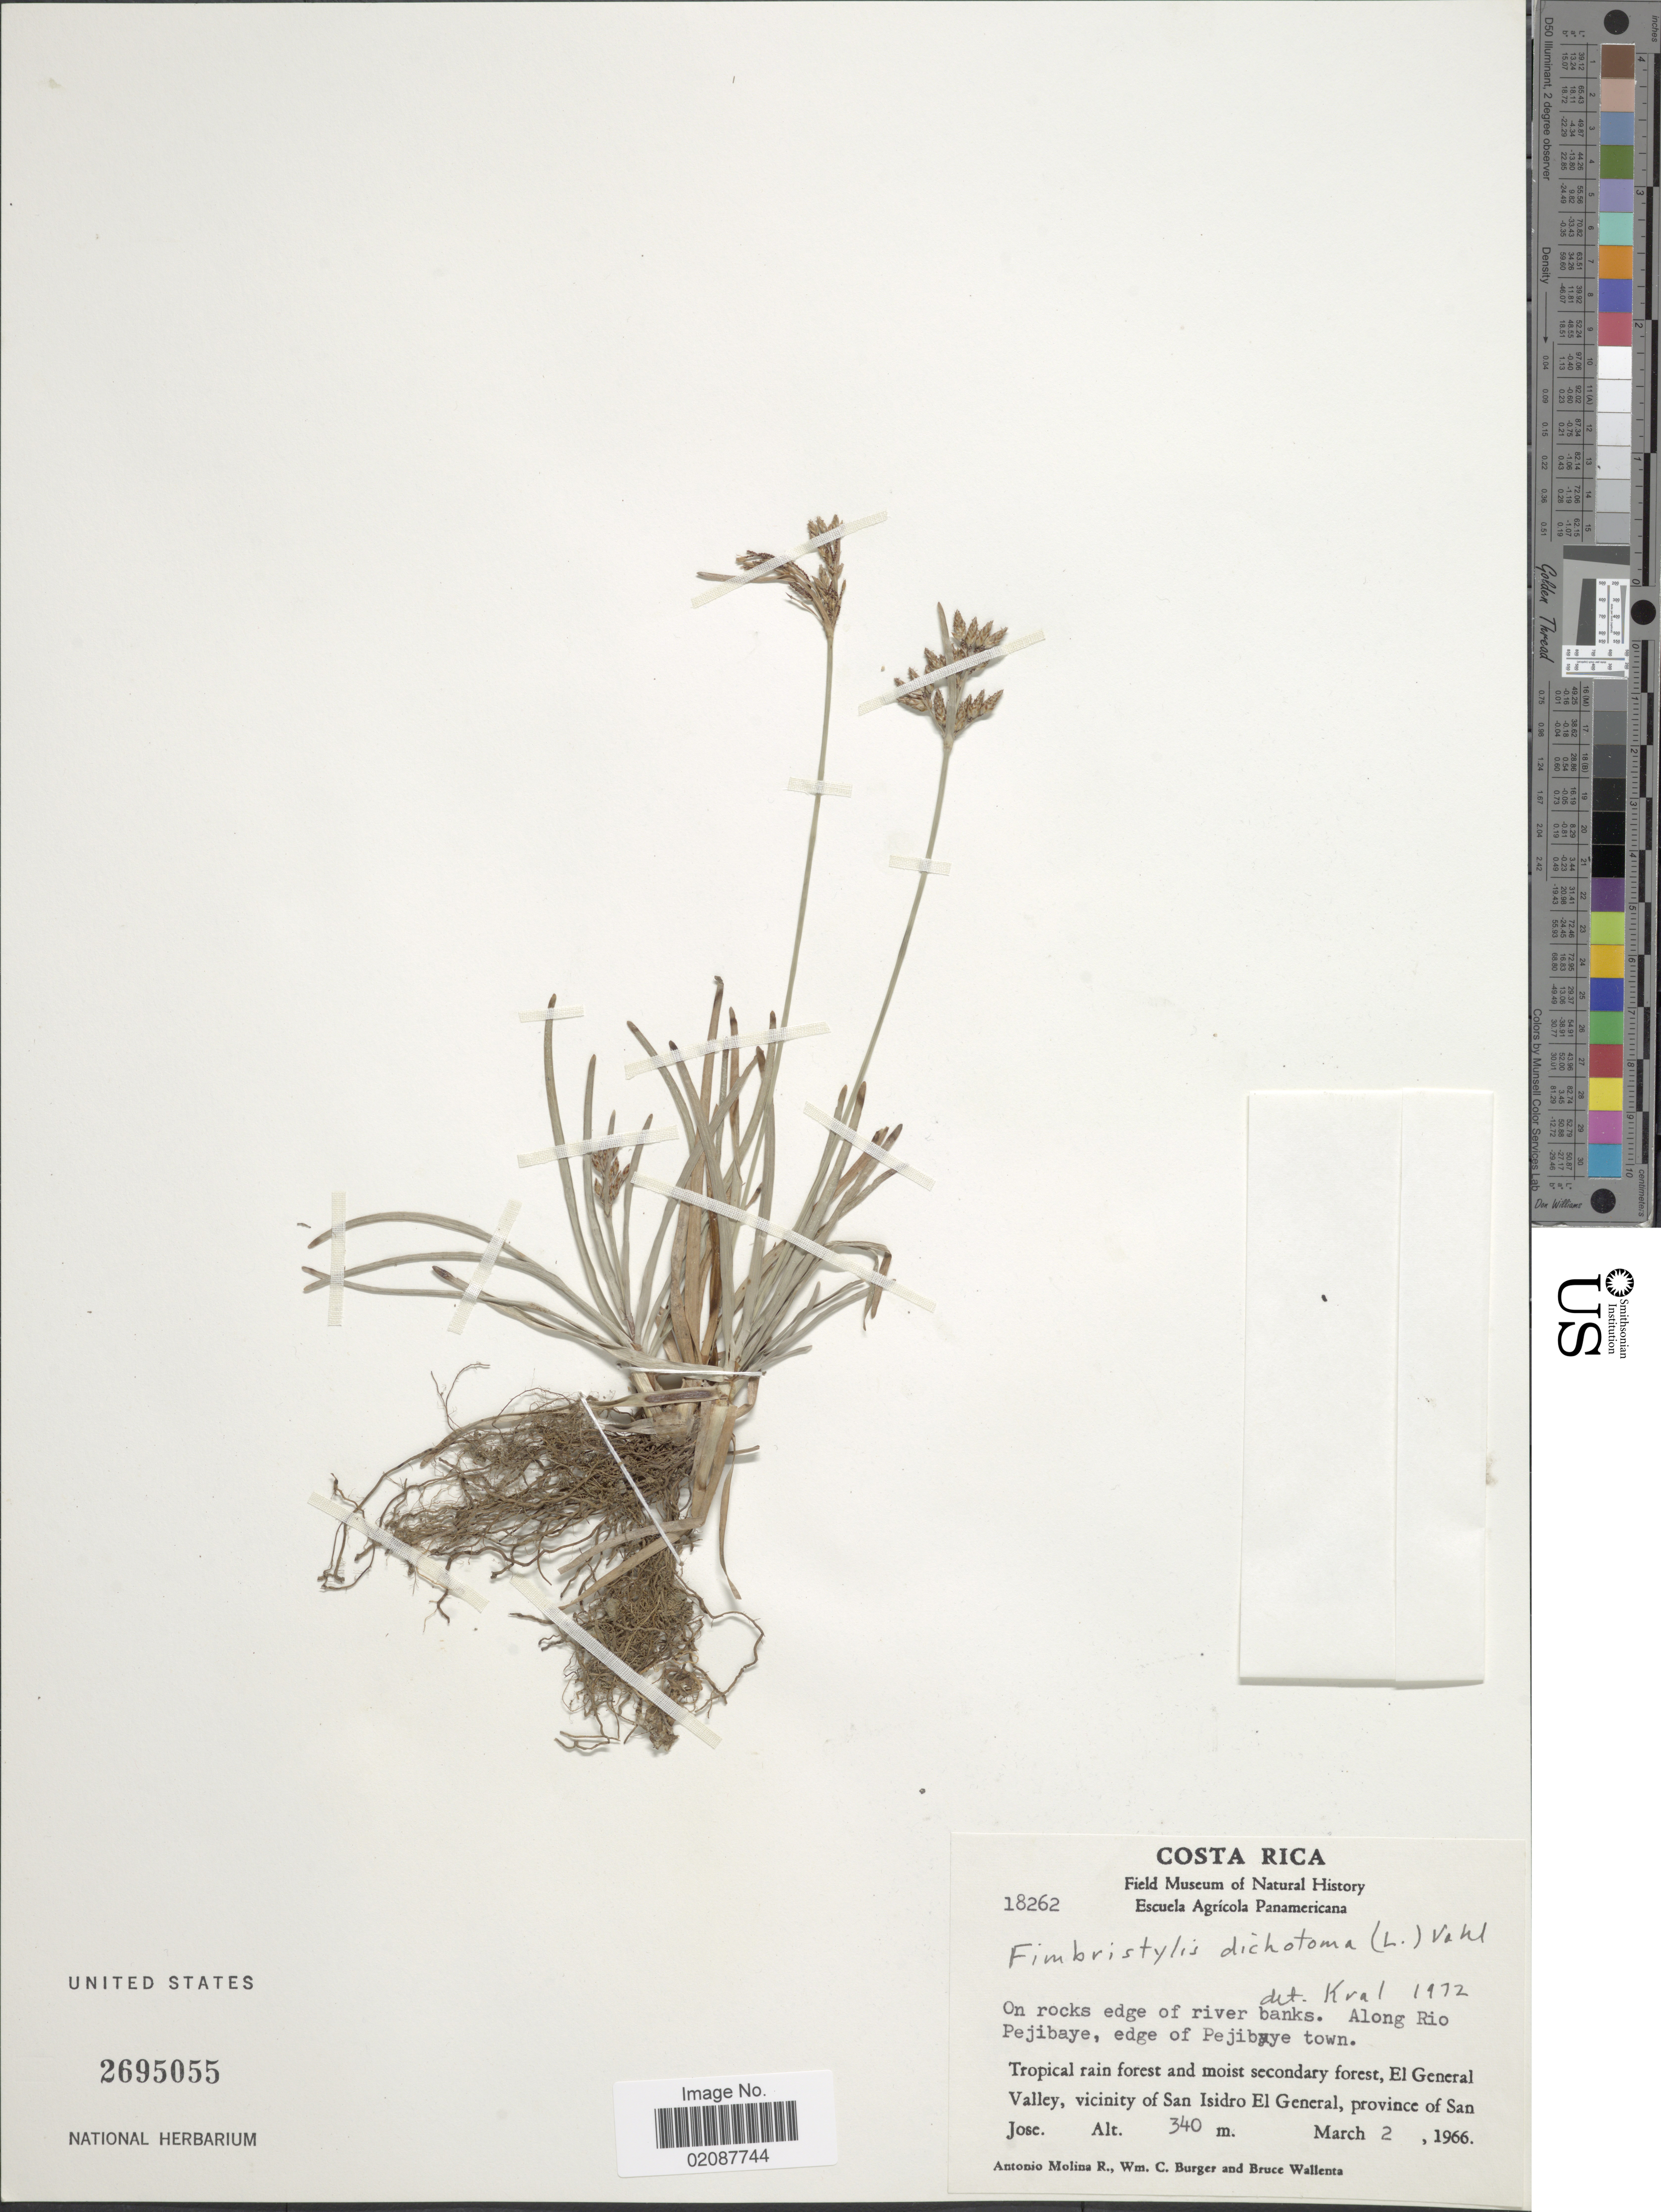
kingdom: Plantae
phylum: Tracheophyta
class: Liliopsida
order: Poales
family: Cyperaceae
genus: Fimbristylis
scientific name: Fimbristylis dichotoma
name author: (L.) Vahl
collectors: A. Molina R., W. Burger & B. Wallenta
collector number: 18262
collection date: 1966-03-02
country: Costa Rica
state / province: San José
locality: On rocks edge of river banks, along Río Pejibaye, edge of Pejibye town. El General Valley, vicinity of San Isidro El General.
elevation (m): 340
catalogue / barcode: US 2695055